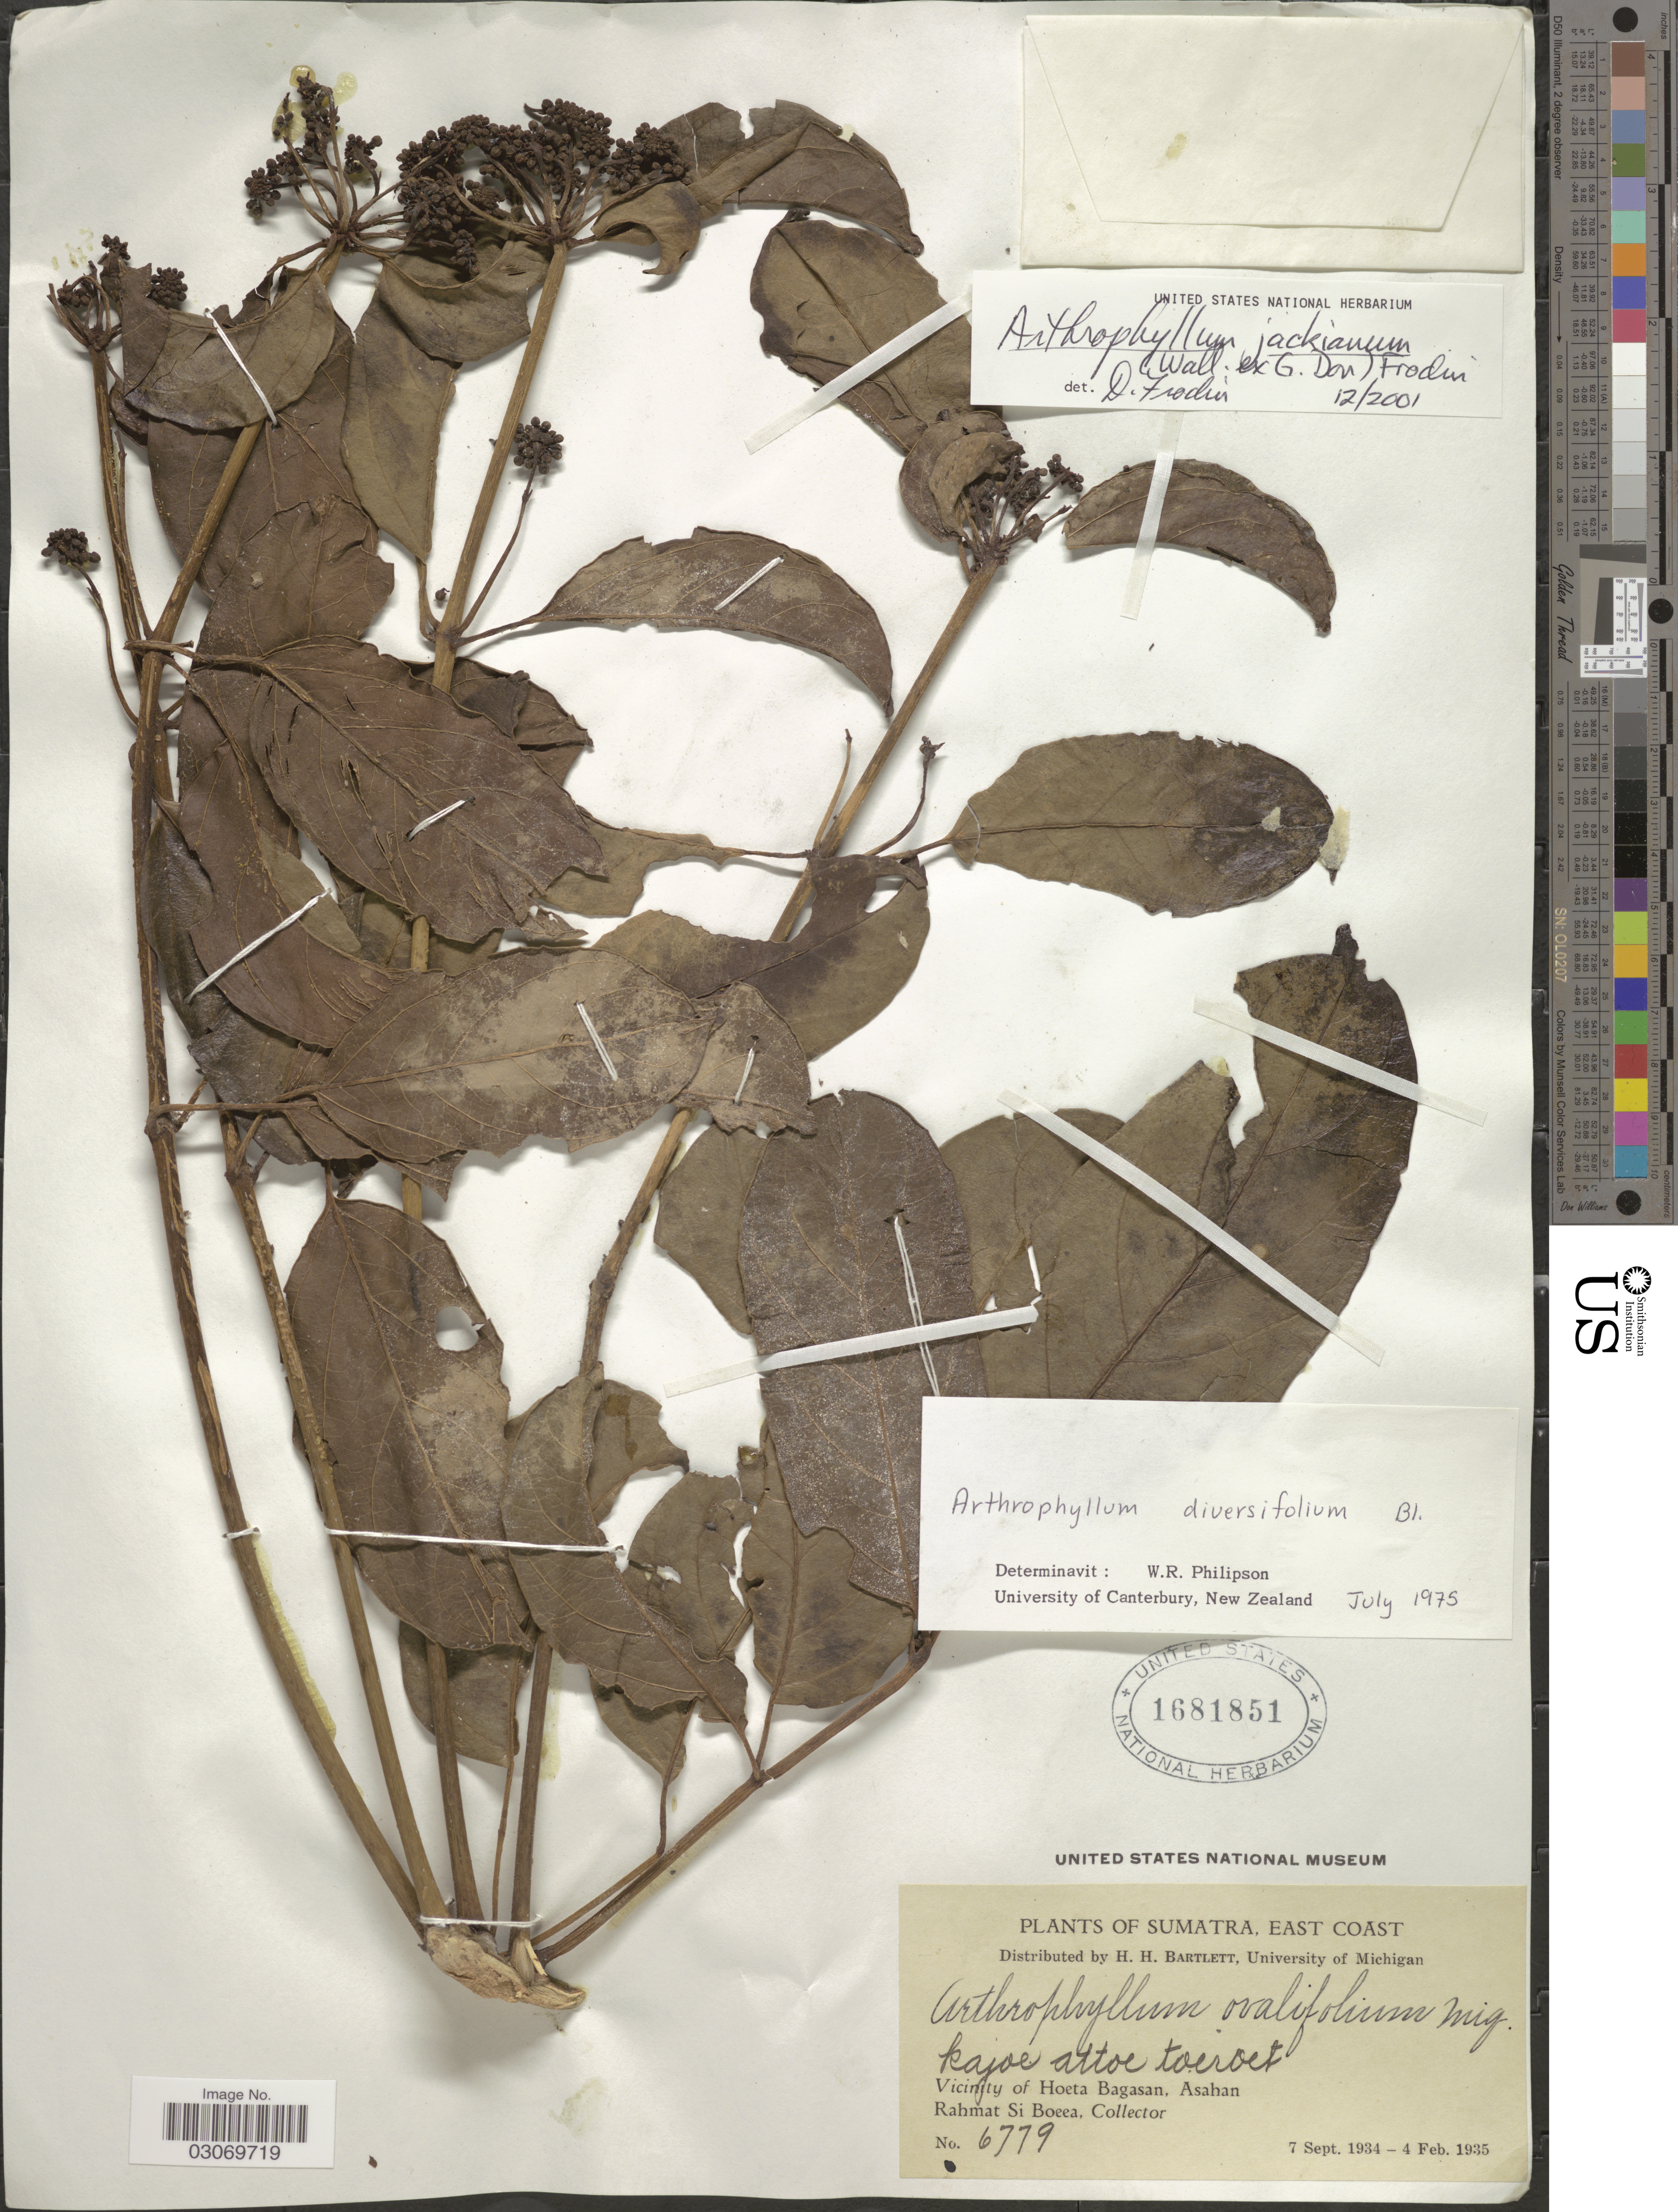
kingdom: Plantae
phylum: Tracheophyta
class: Magnoliopsida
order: Apiales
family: Araliaceae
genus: Arthrophyllum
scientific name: Arthrophyllum jackianum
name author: Frodin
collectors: Rahmat Si Boeea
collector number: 6779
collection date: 1934-09-07/1935-02-04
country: Indonesia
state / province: Sumatra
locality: East Coast, Vicinity of Hoeta Bagasan, Asahan.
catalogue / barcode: US 1681851